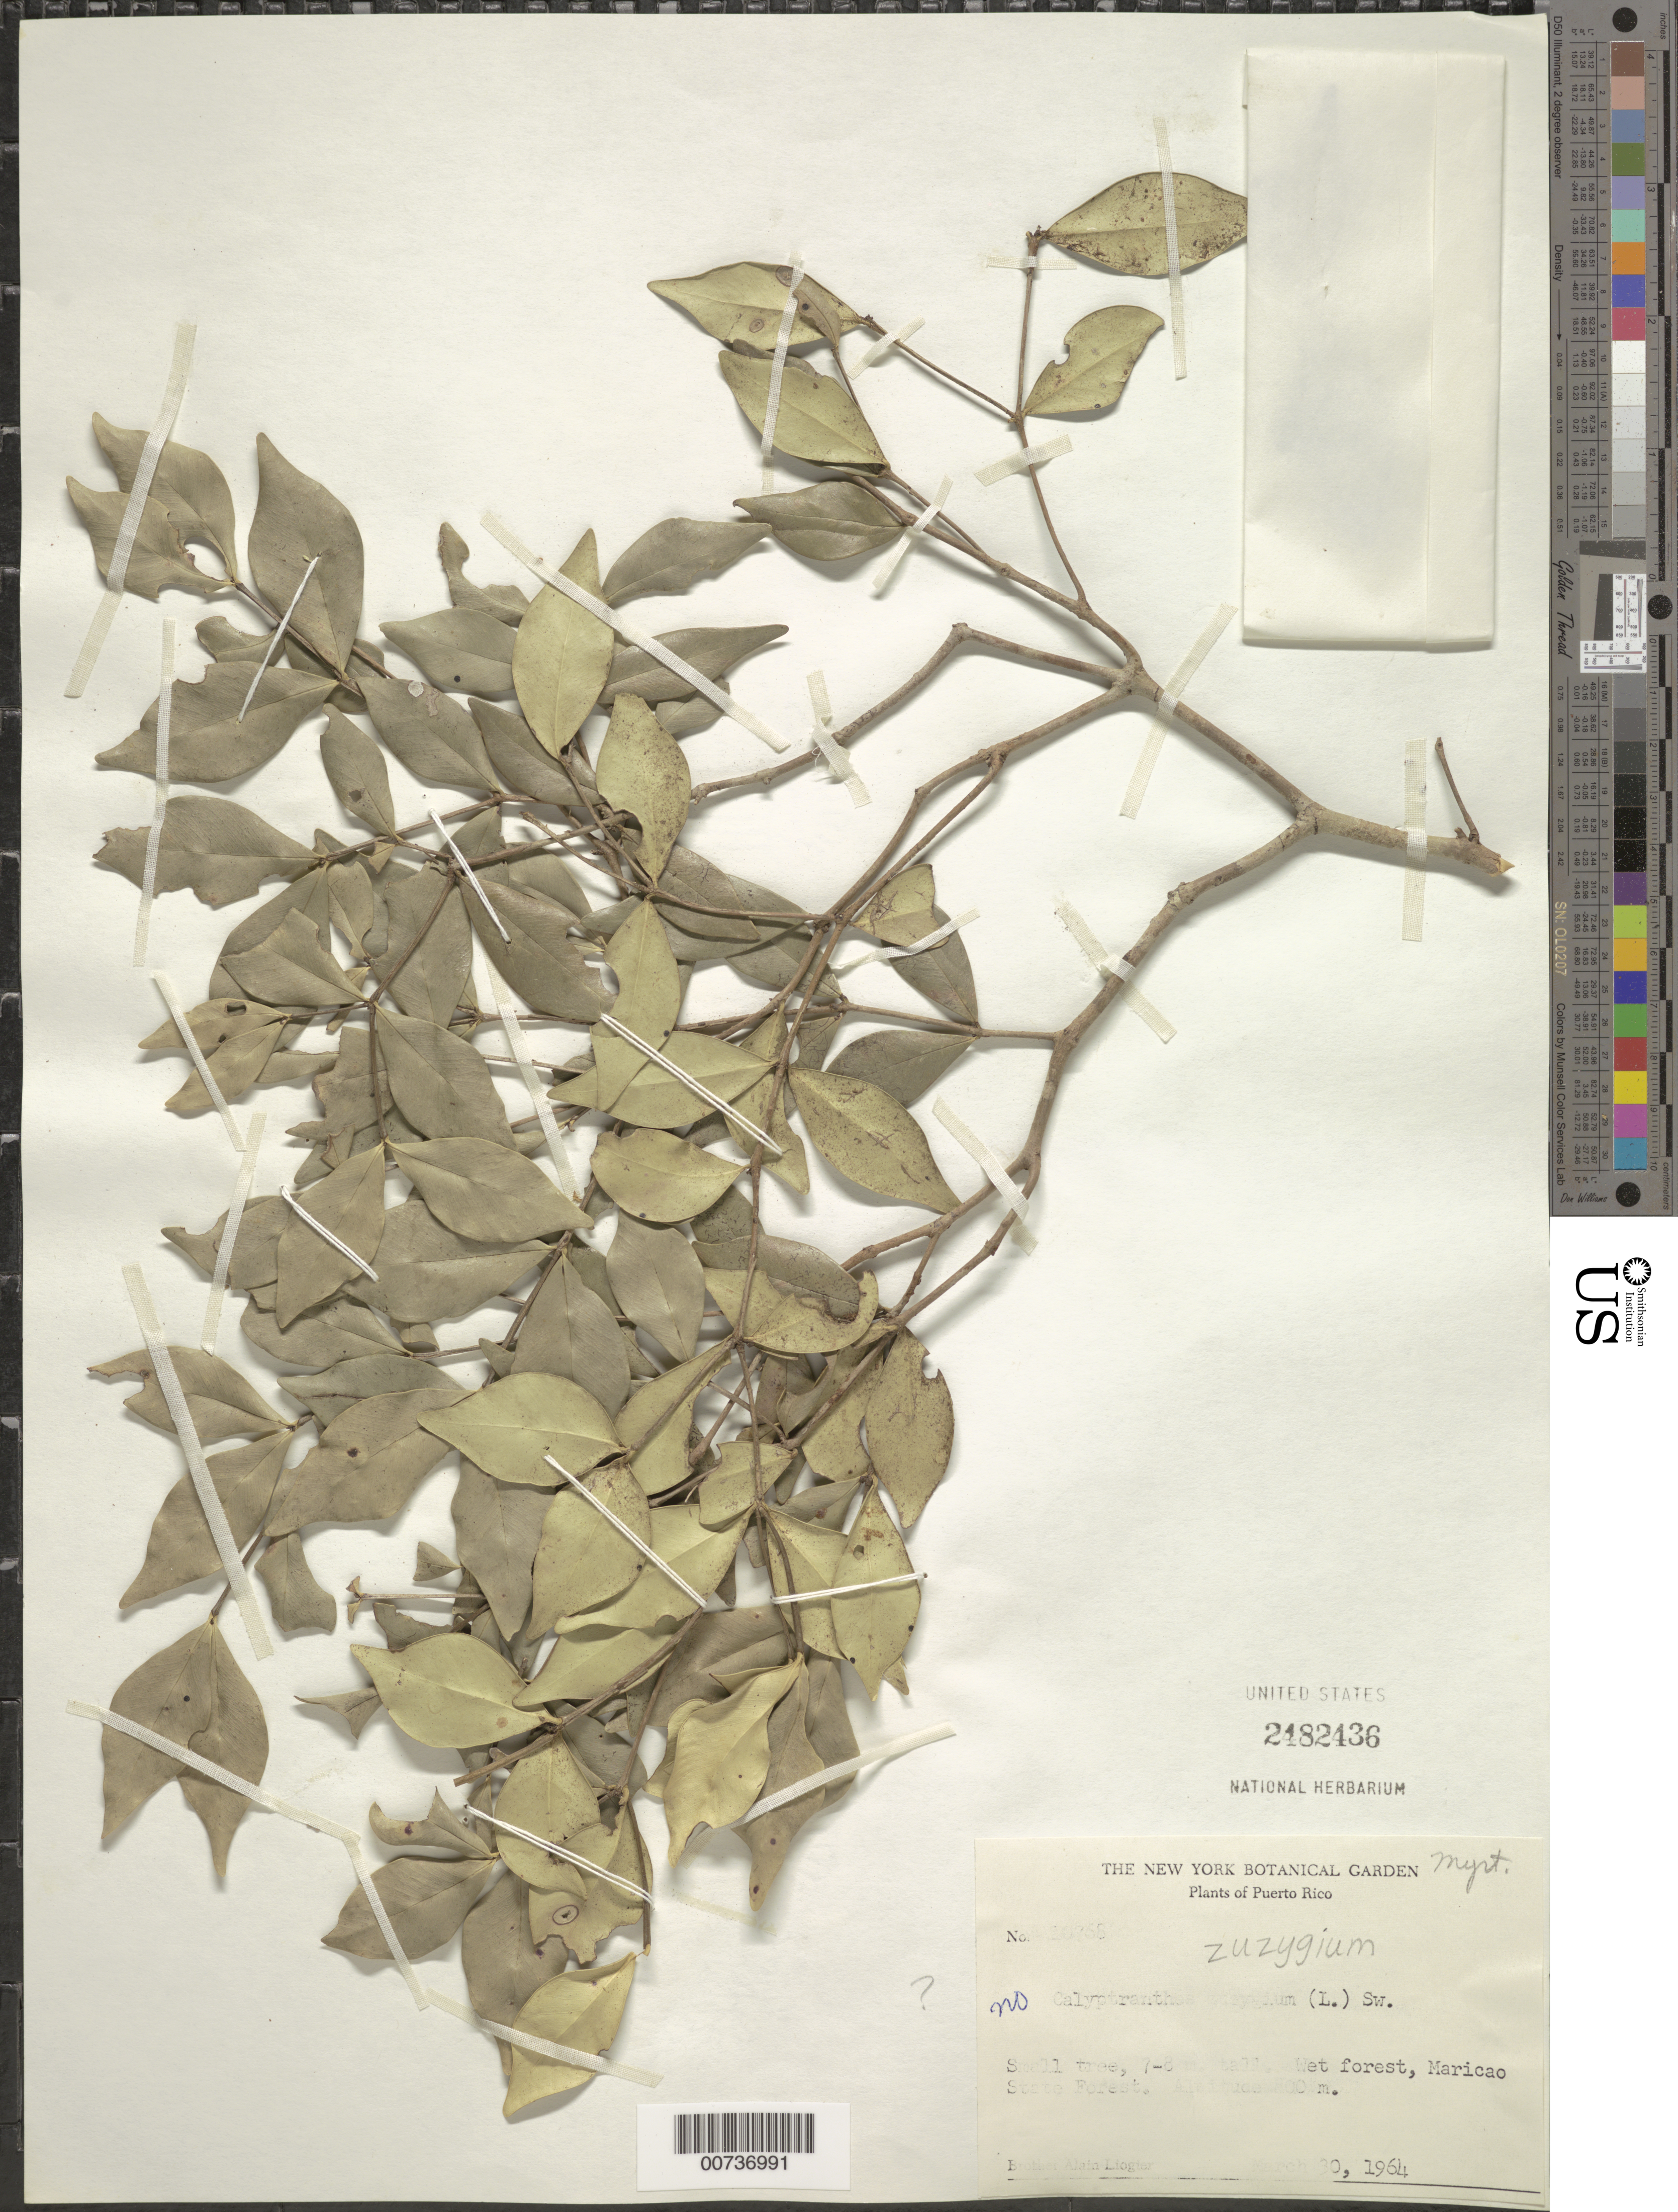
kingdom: Plantae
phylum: Tracheophyta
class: Magnoliopsida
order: Myrtales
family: Myrtaceae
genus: Myrcia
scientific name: Myrcia sp.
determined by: Strong, Mark T., (BOT), Smithsonian Institution - National Museum of Natural History (UNITED STATES)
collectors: A. H. Liogier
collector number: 10765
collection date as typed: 30 Mar 1964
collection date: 1964-03-30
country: Puerto Rico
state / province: Maricao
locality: Maricao State Forest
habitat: Wet forest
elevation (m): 800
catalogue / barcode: US 2482436